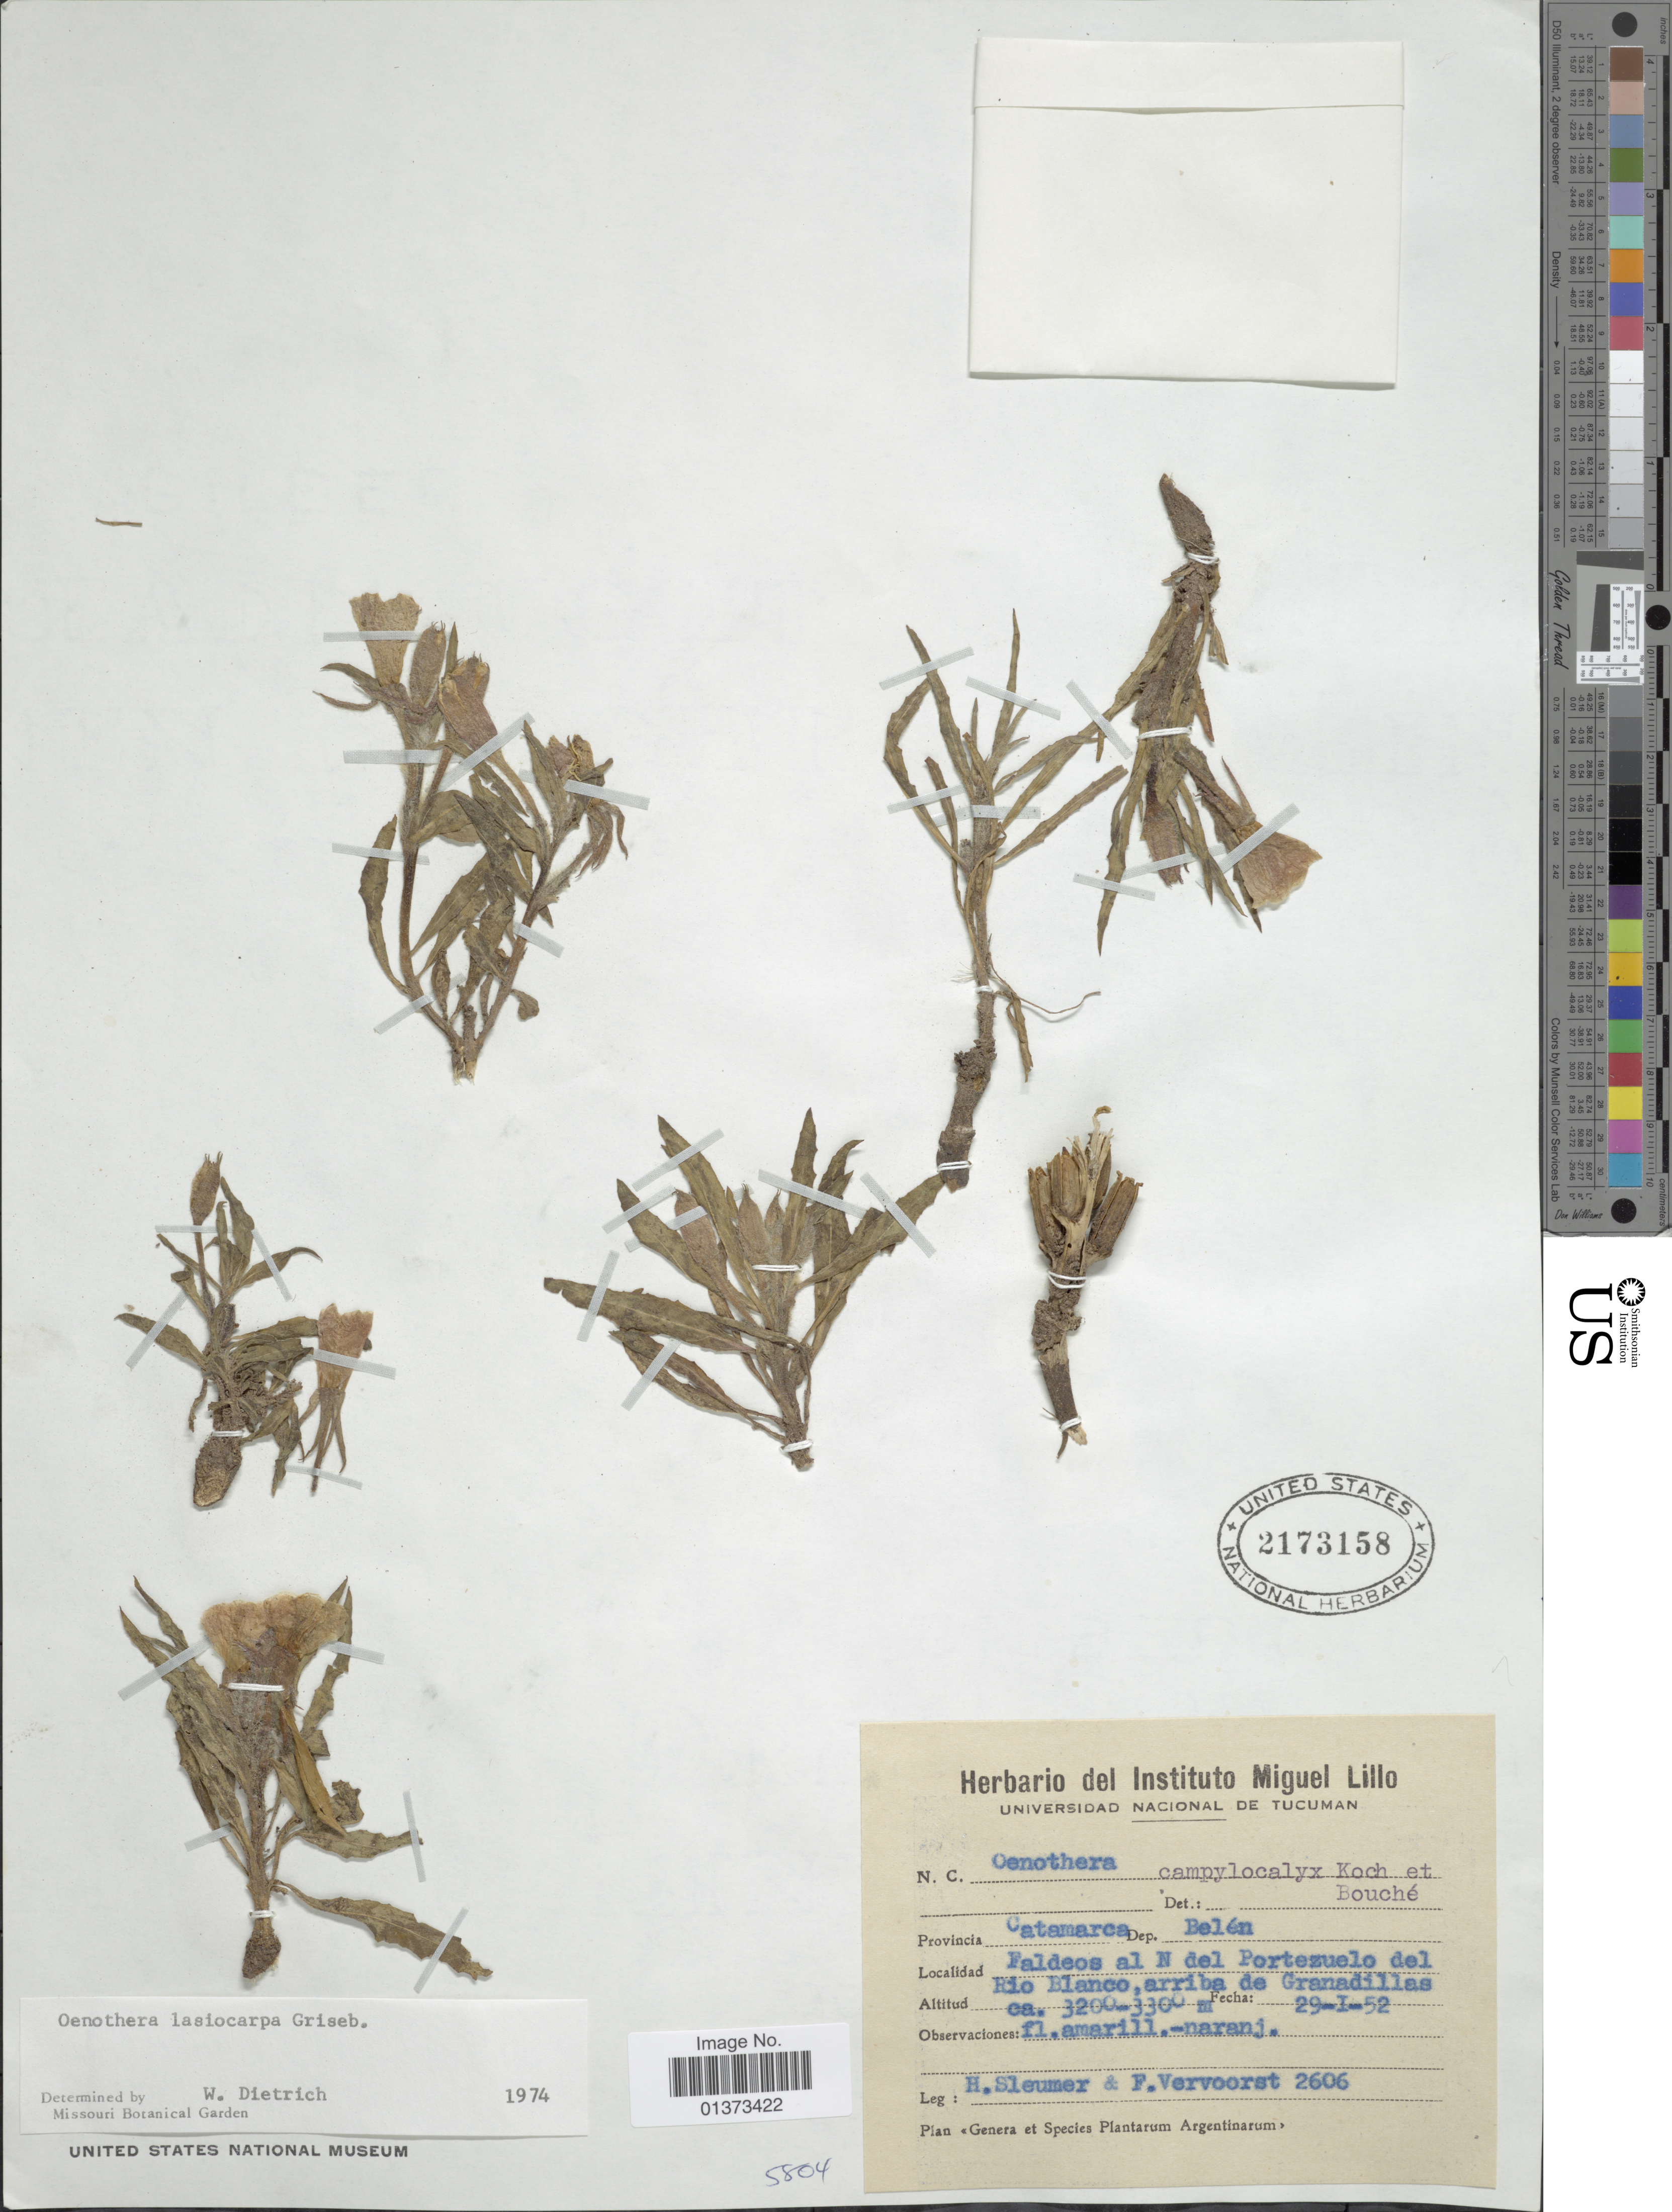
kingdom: Plantae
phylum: Tracheophyta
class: Magnoliopsida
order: Myrtales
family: Onagraceae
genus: Oenothera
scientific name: Oenothera lasiocarpa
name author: Griseb.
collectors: H. O. Sleumer & F. Vervoorst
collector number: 2606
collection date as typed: Transcribed d/m/y: 29/1/52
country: Argentina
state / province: Catamarca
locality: Dep. Belén, Faldeos al N del Portezuelo del Rio Blanco, arriba de Granadillas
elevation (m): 3200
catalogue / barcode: US 2173158